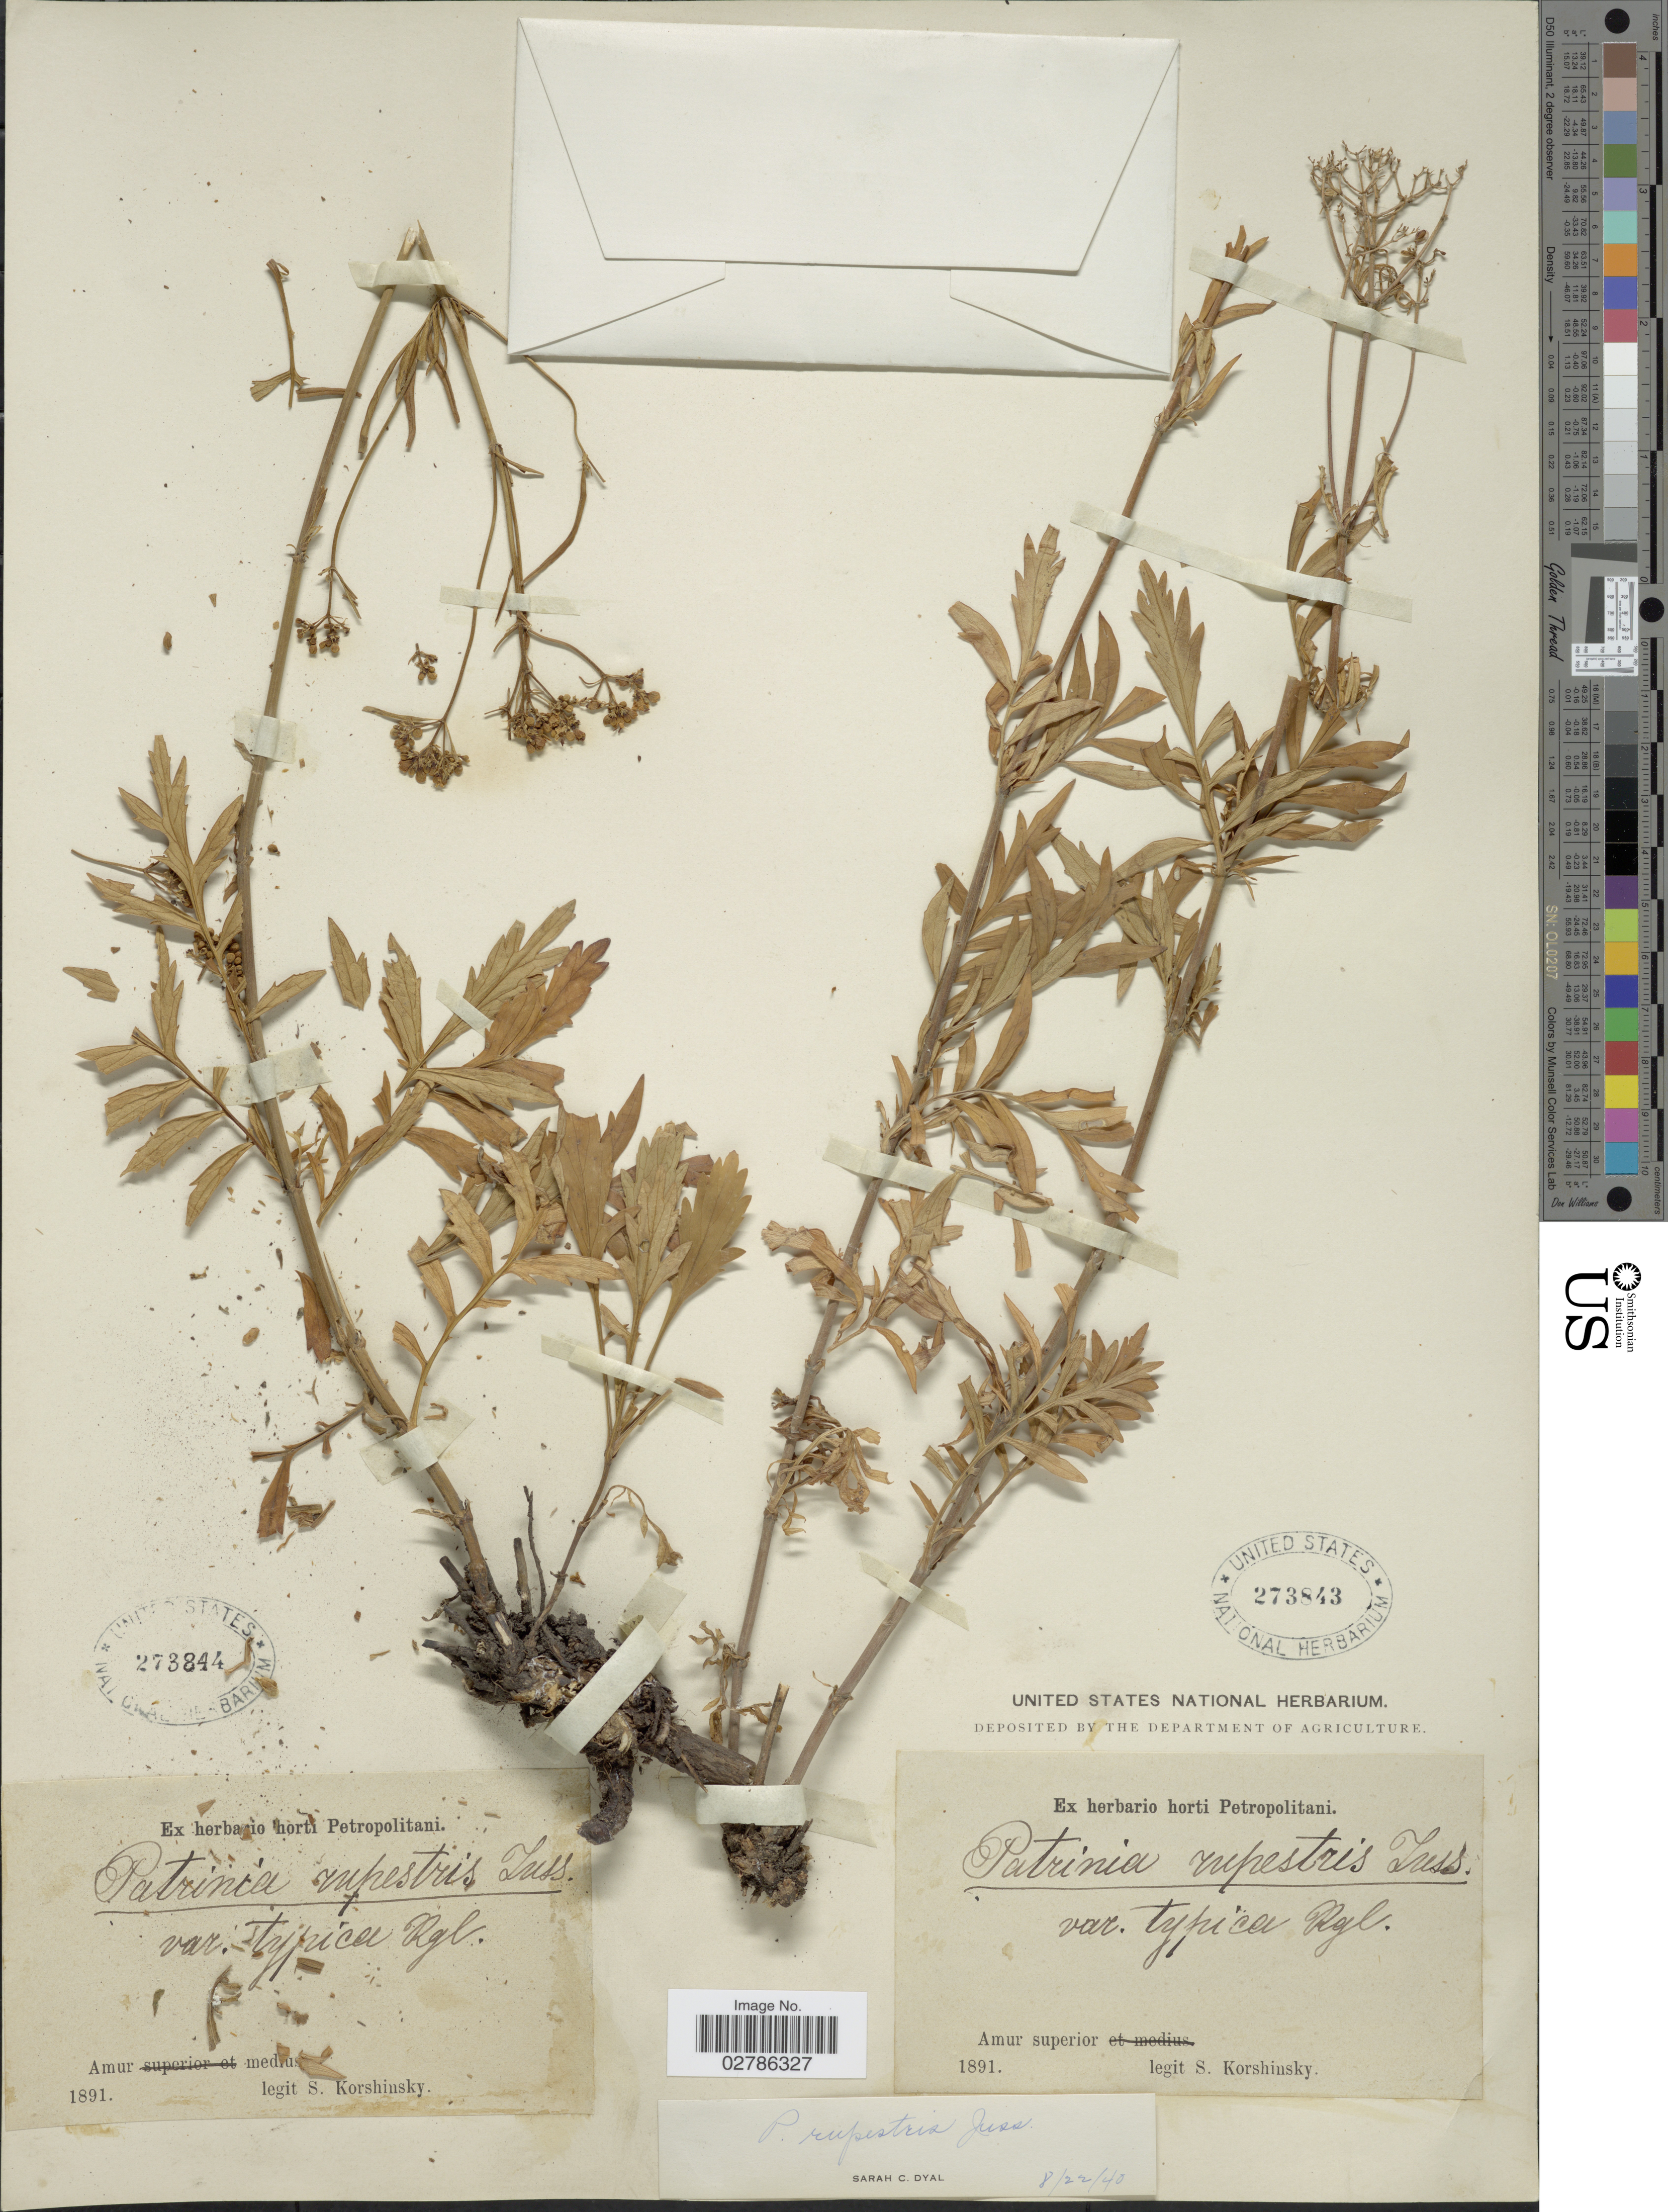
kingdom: Plantae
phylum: Tracheophyta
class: Magnoliopsida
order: Dipsacales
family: Caprifoliaceae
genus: Patrinia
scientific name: Patrinia rupestris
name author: (Pall.) Dufr.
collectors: S. I. Korshinsky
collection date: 1891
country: Russian Federation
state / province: Amur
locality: Amur medius.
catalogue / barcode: US 273844